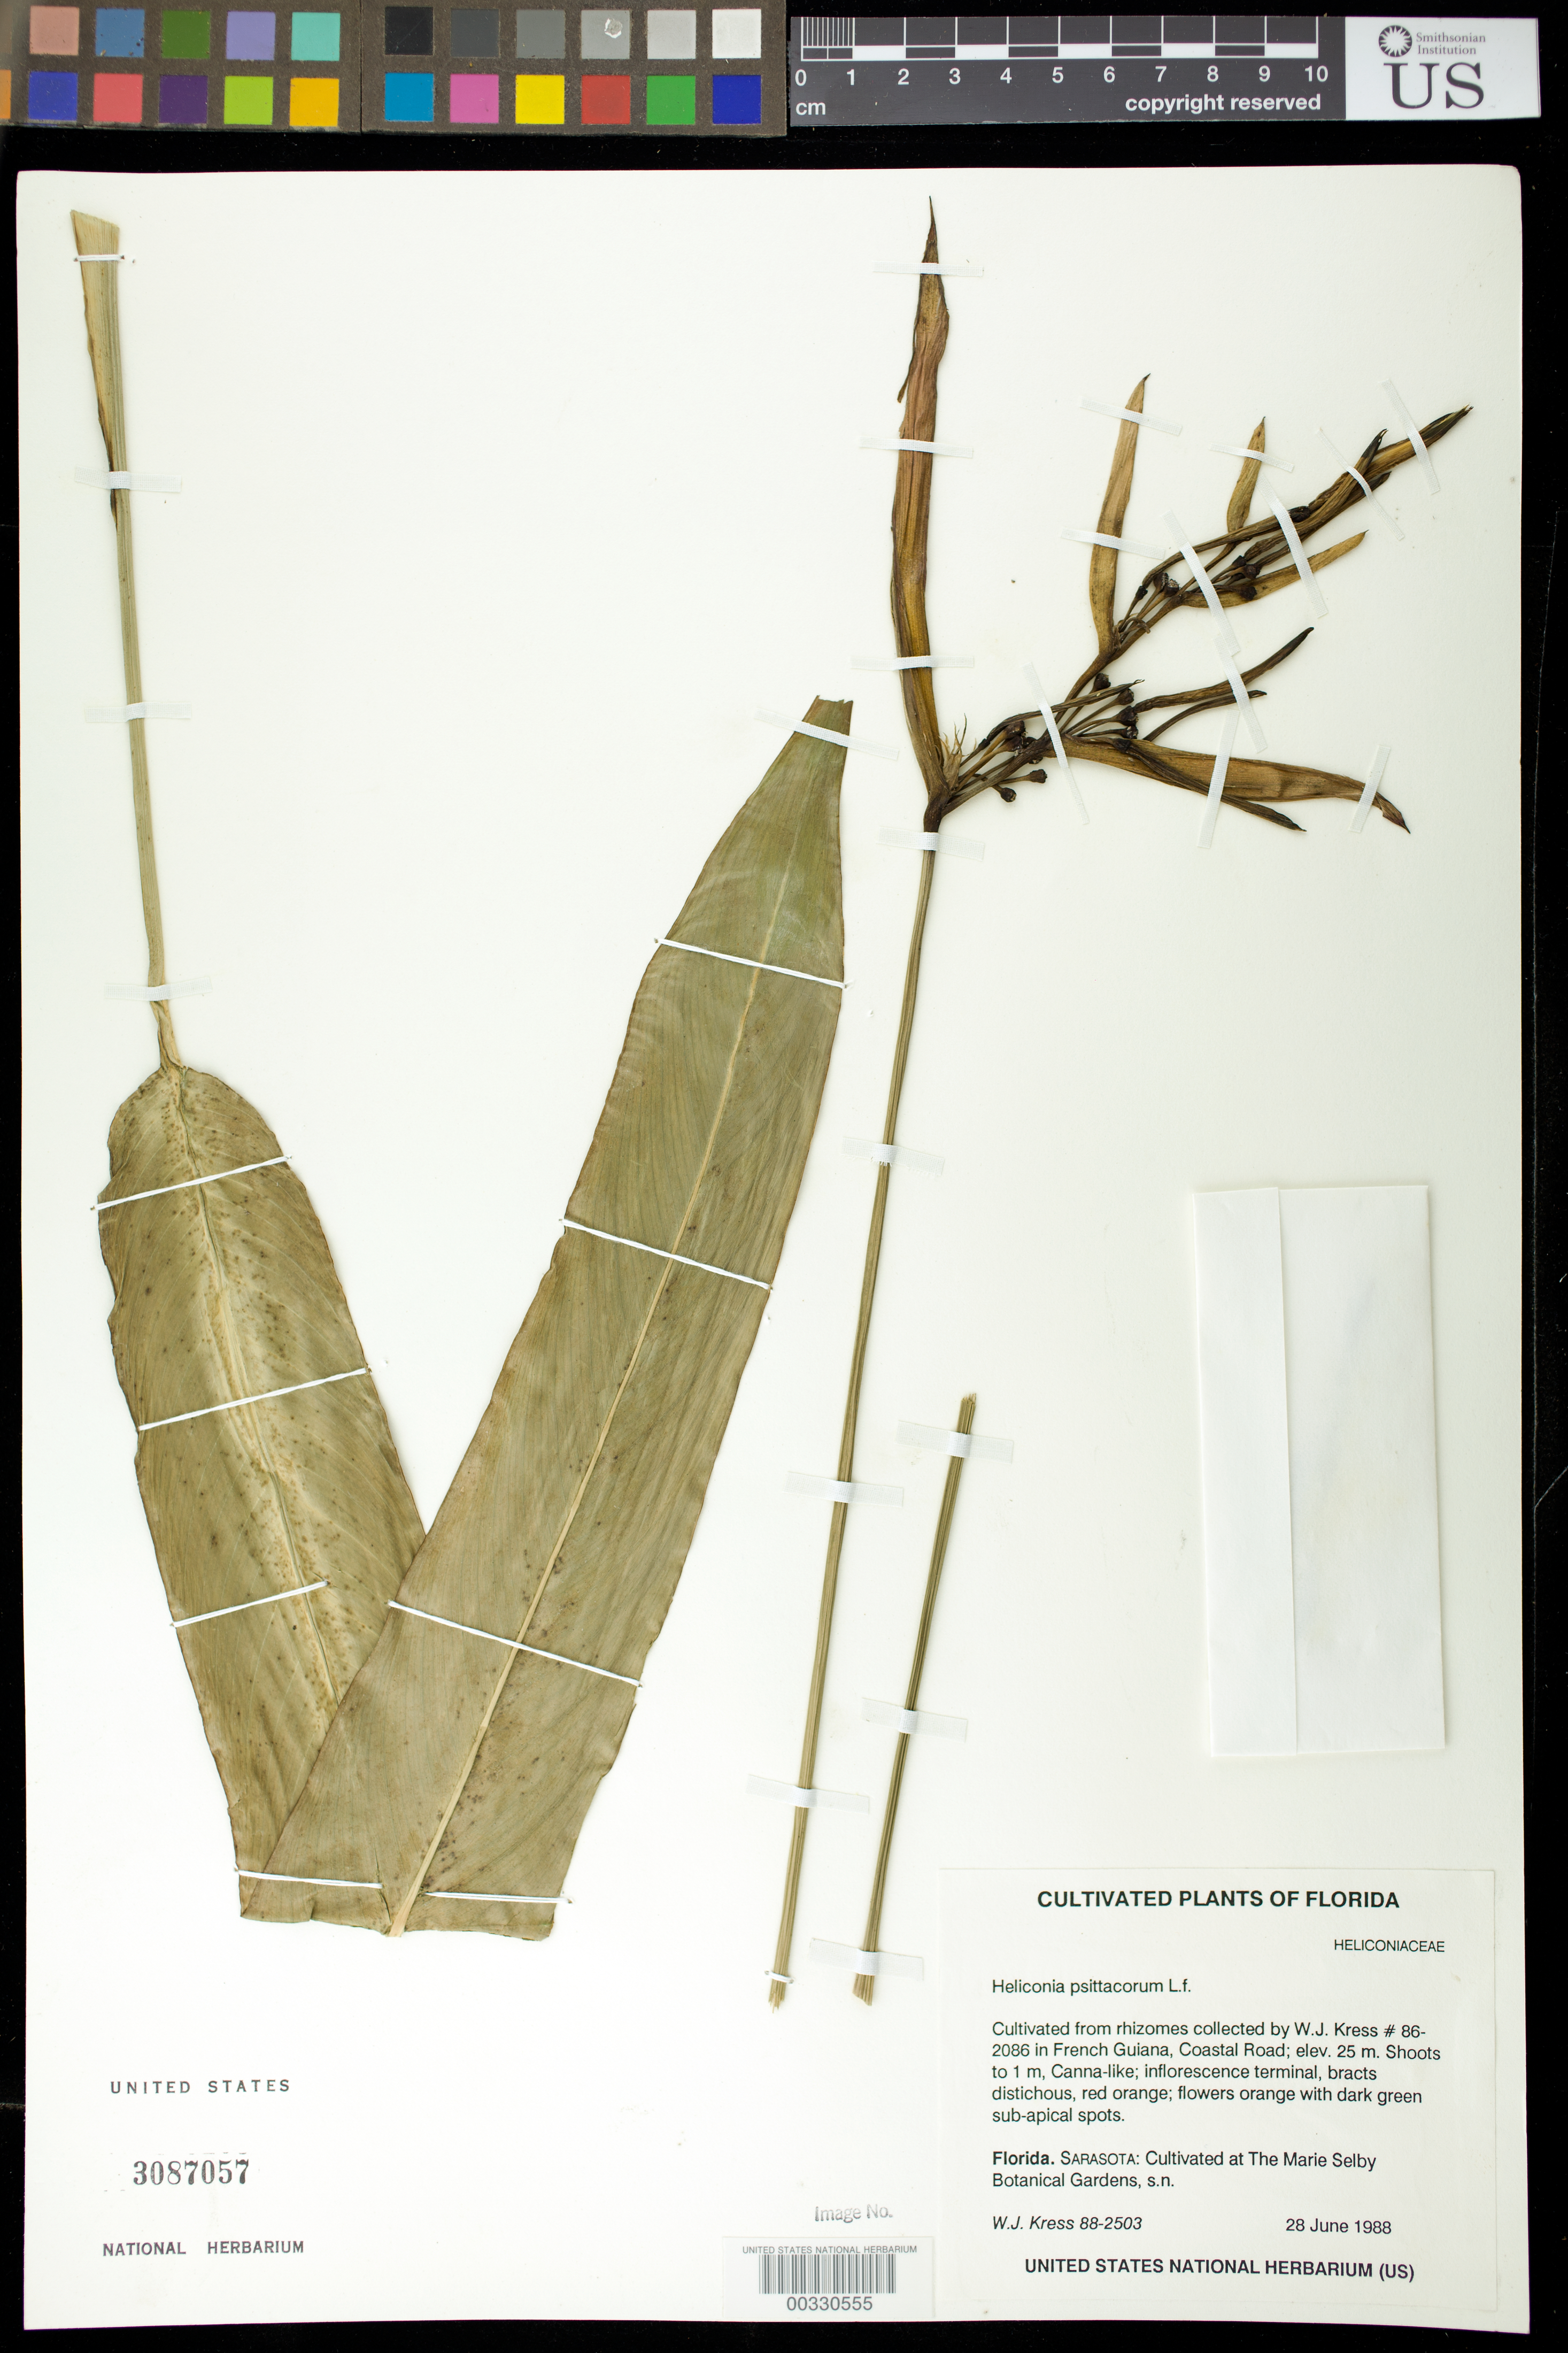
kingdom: Plantae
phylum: Tracheophyta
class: Liliopsida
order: Zingiberales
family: Heliconiaceae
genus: Heliconia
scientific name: Heliconia psittacorum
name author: L. f.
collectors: W. J. Kress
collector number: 88-2503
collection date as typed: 28 Jun 1988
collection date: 1988-06-28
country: French Guiana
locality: Coastal road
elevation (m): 25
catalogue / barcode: US 3087057